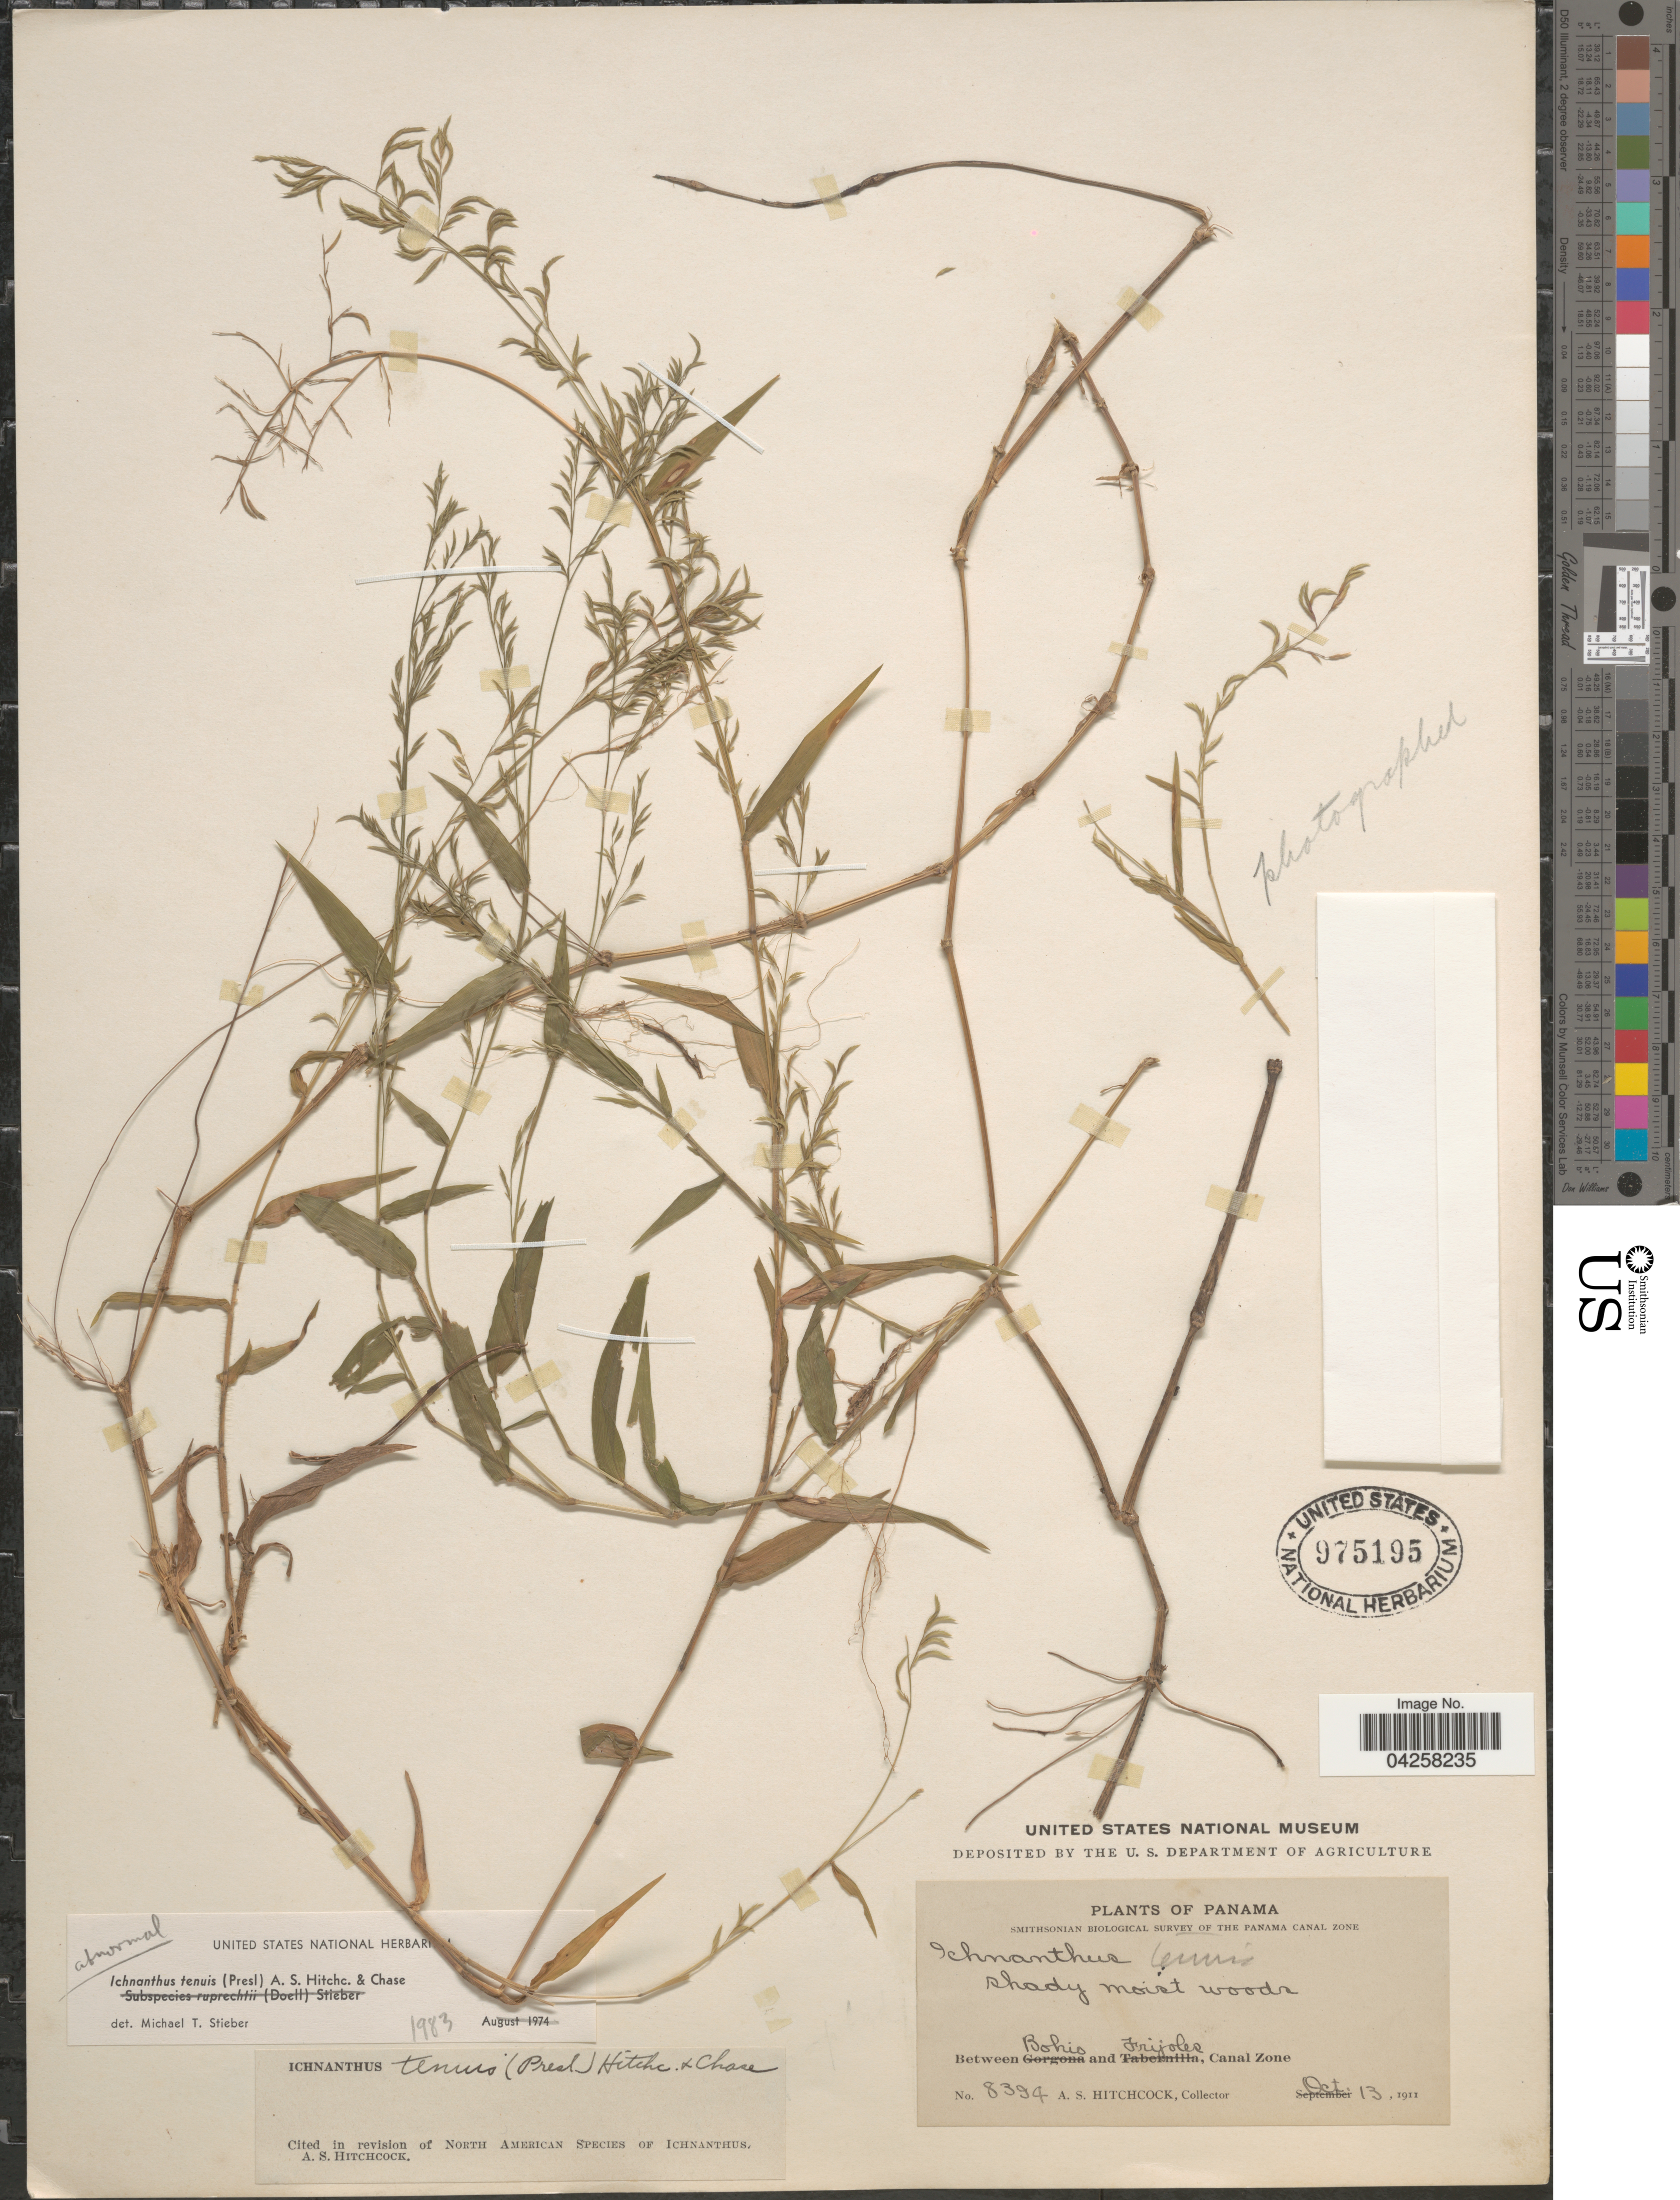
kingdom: Plantae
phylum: Tracheophyta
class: Liliopsida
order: Poales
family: Poaceae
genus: Ichnanthus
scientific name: Ichnanthus tenuis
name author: (J. Presl) Hitchc. & Chase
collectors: A. S. Hitchcock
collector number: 8394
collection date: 1911-10-13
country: Panama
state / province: Colón / Panamá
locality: Smithsonian Biological Survey of the Panama Canal Zone. Between Bohio and Frijoles, Canal Zone.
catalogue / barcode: US 975195